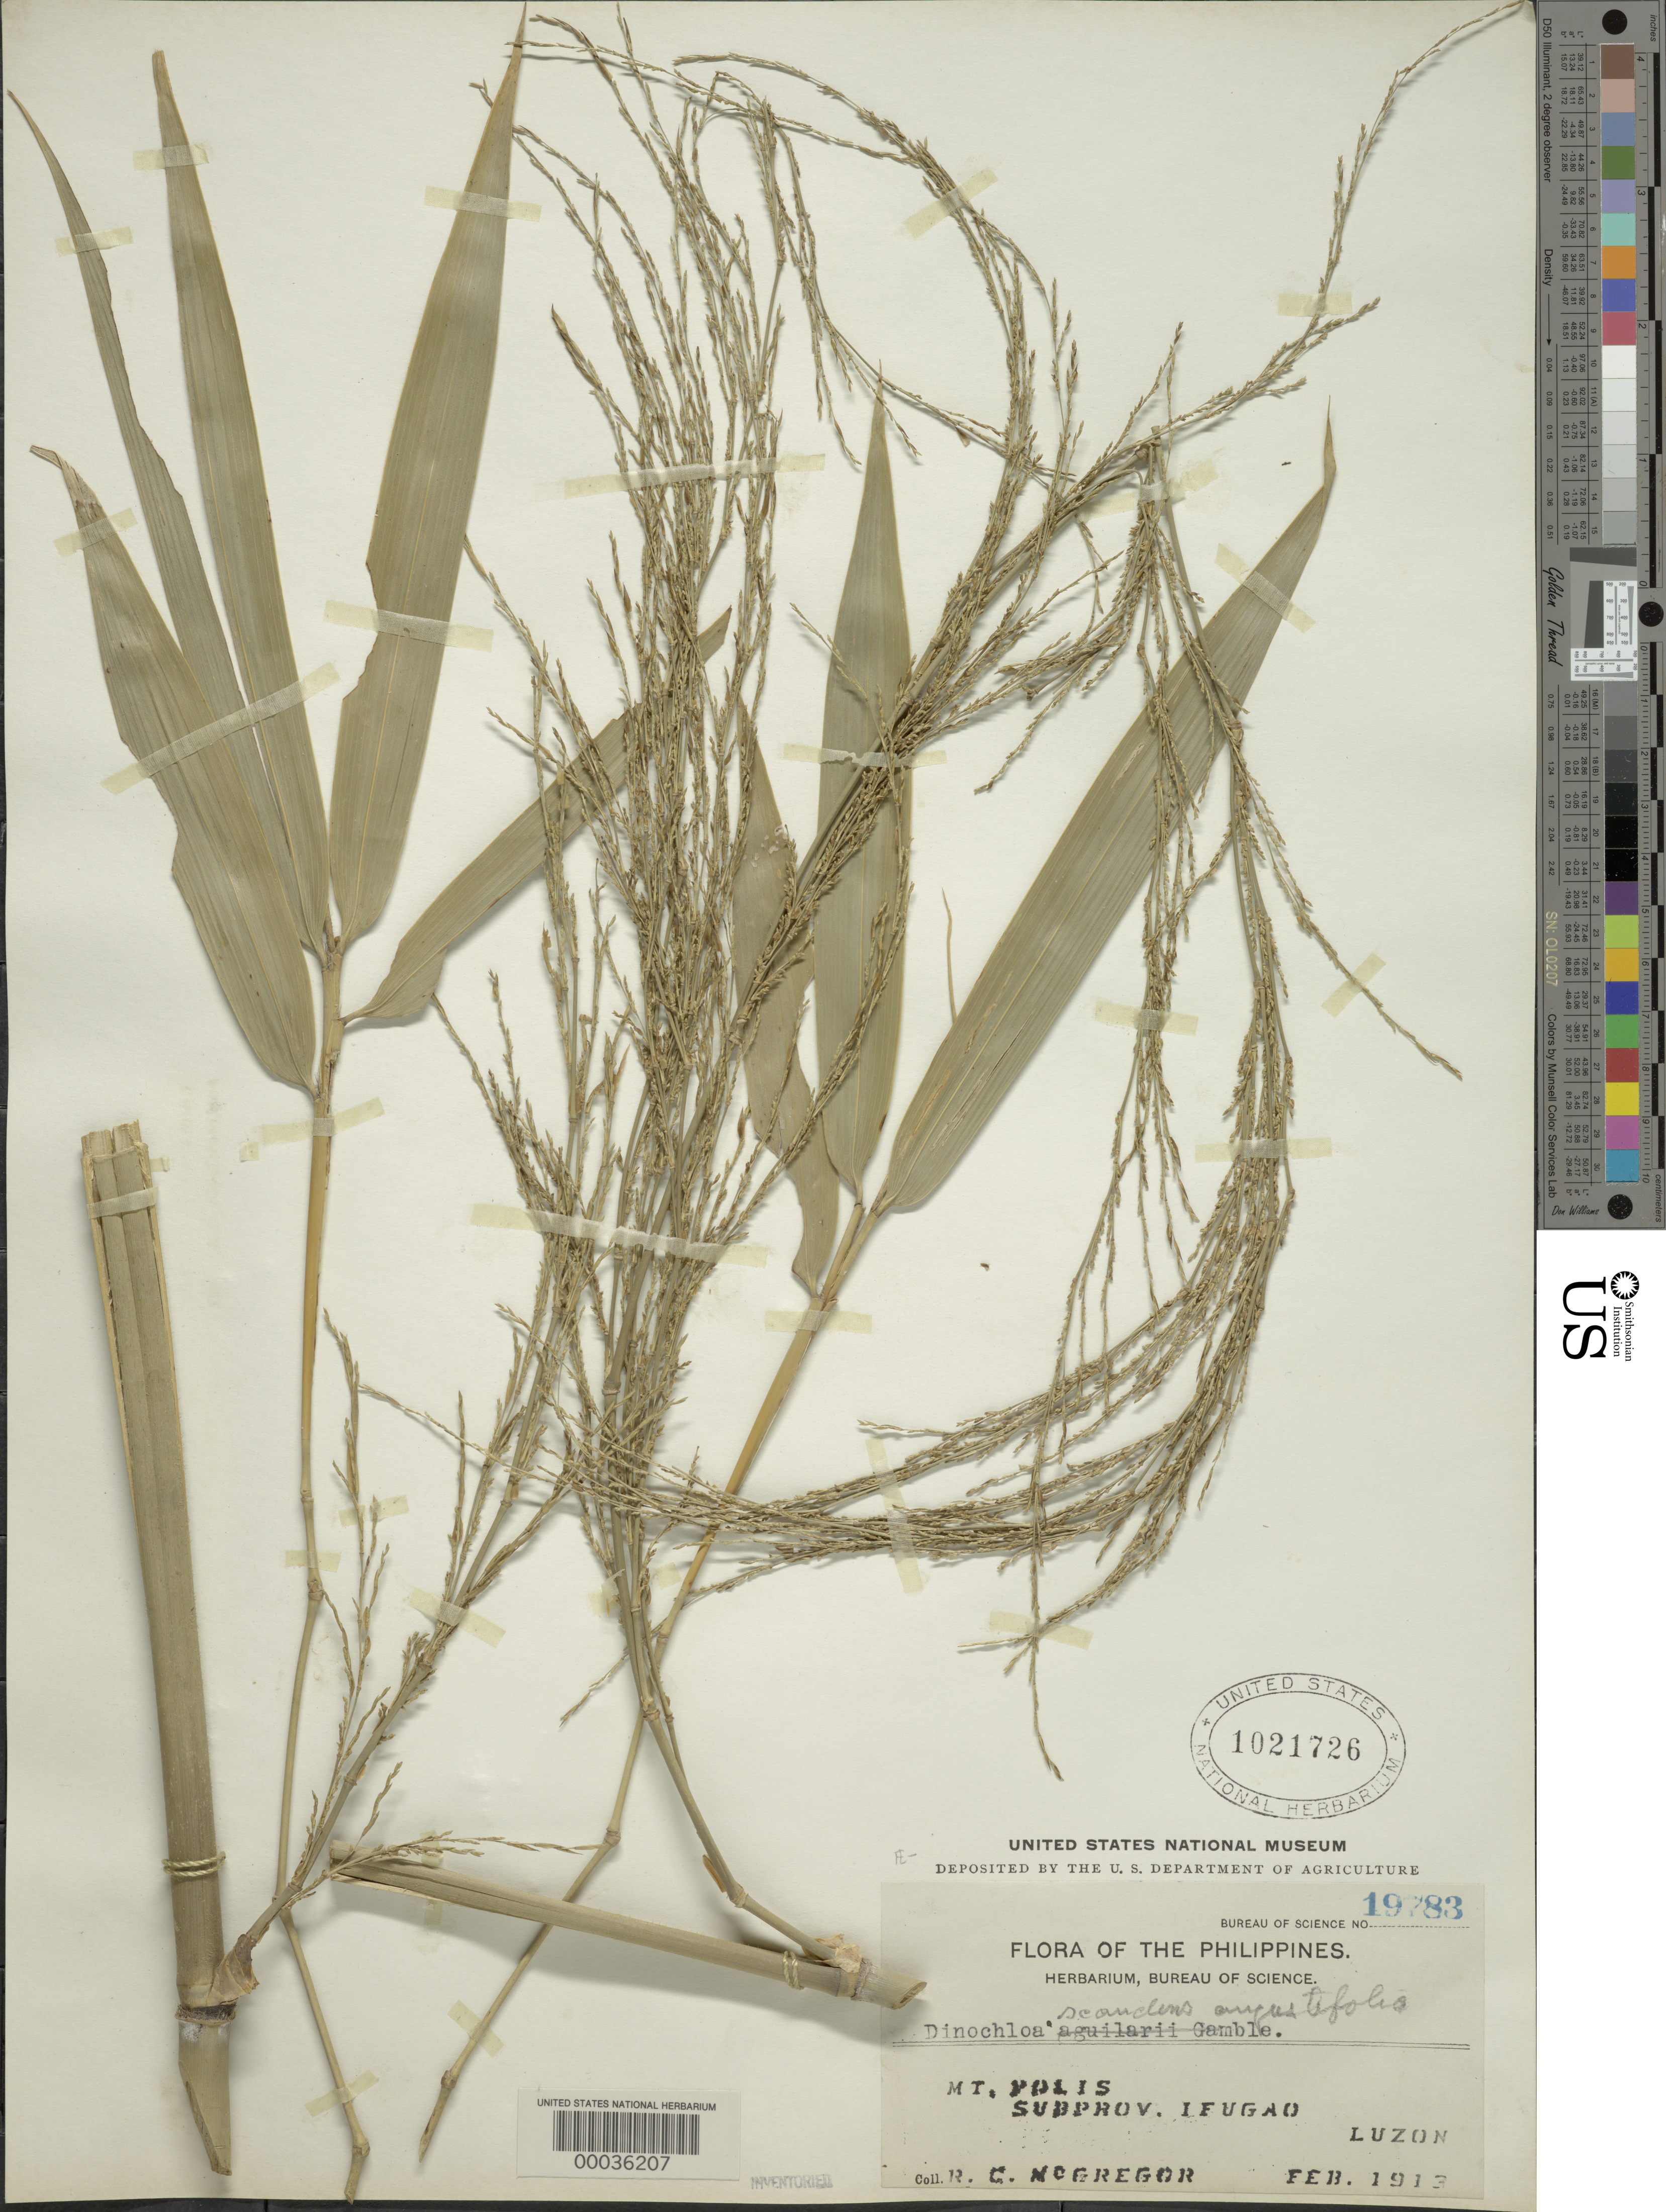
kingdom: Plantae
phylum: Tracheophyta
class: Liliopsida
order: Poales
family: Poaceae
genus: Dinochloa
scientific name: Dinochloa scandens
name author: (Blume ex Nees) Kuntze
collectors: R. C. McGregor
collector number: Pbs 19783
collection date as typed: Feb 1913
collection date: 1913-02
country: Philippines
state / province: Cordillera (Administrative Region)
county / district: Ifugao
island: Luzon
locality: Mt. Polis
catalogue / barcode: US 1021726